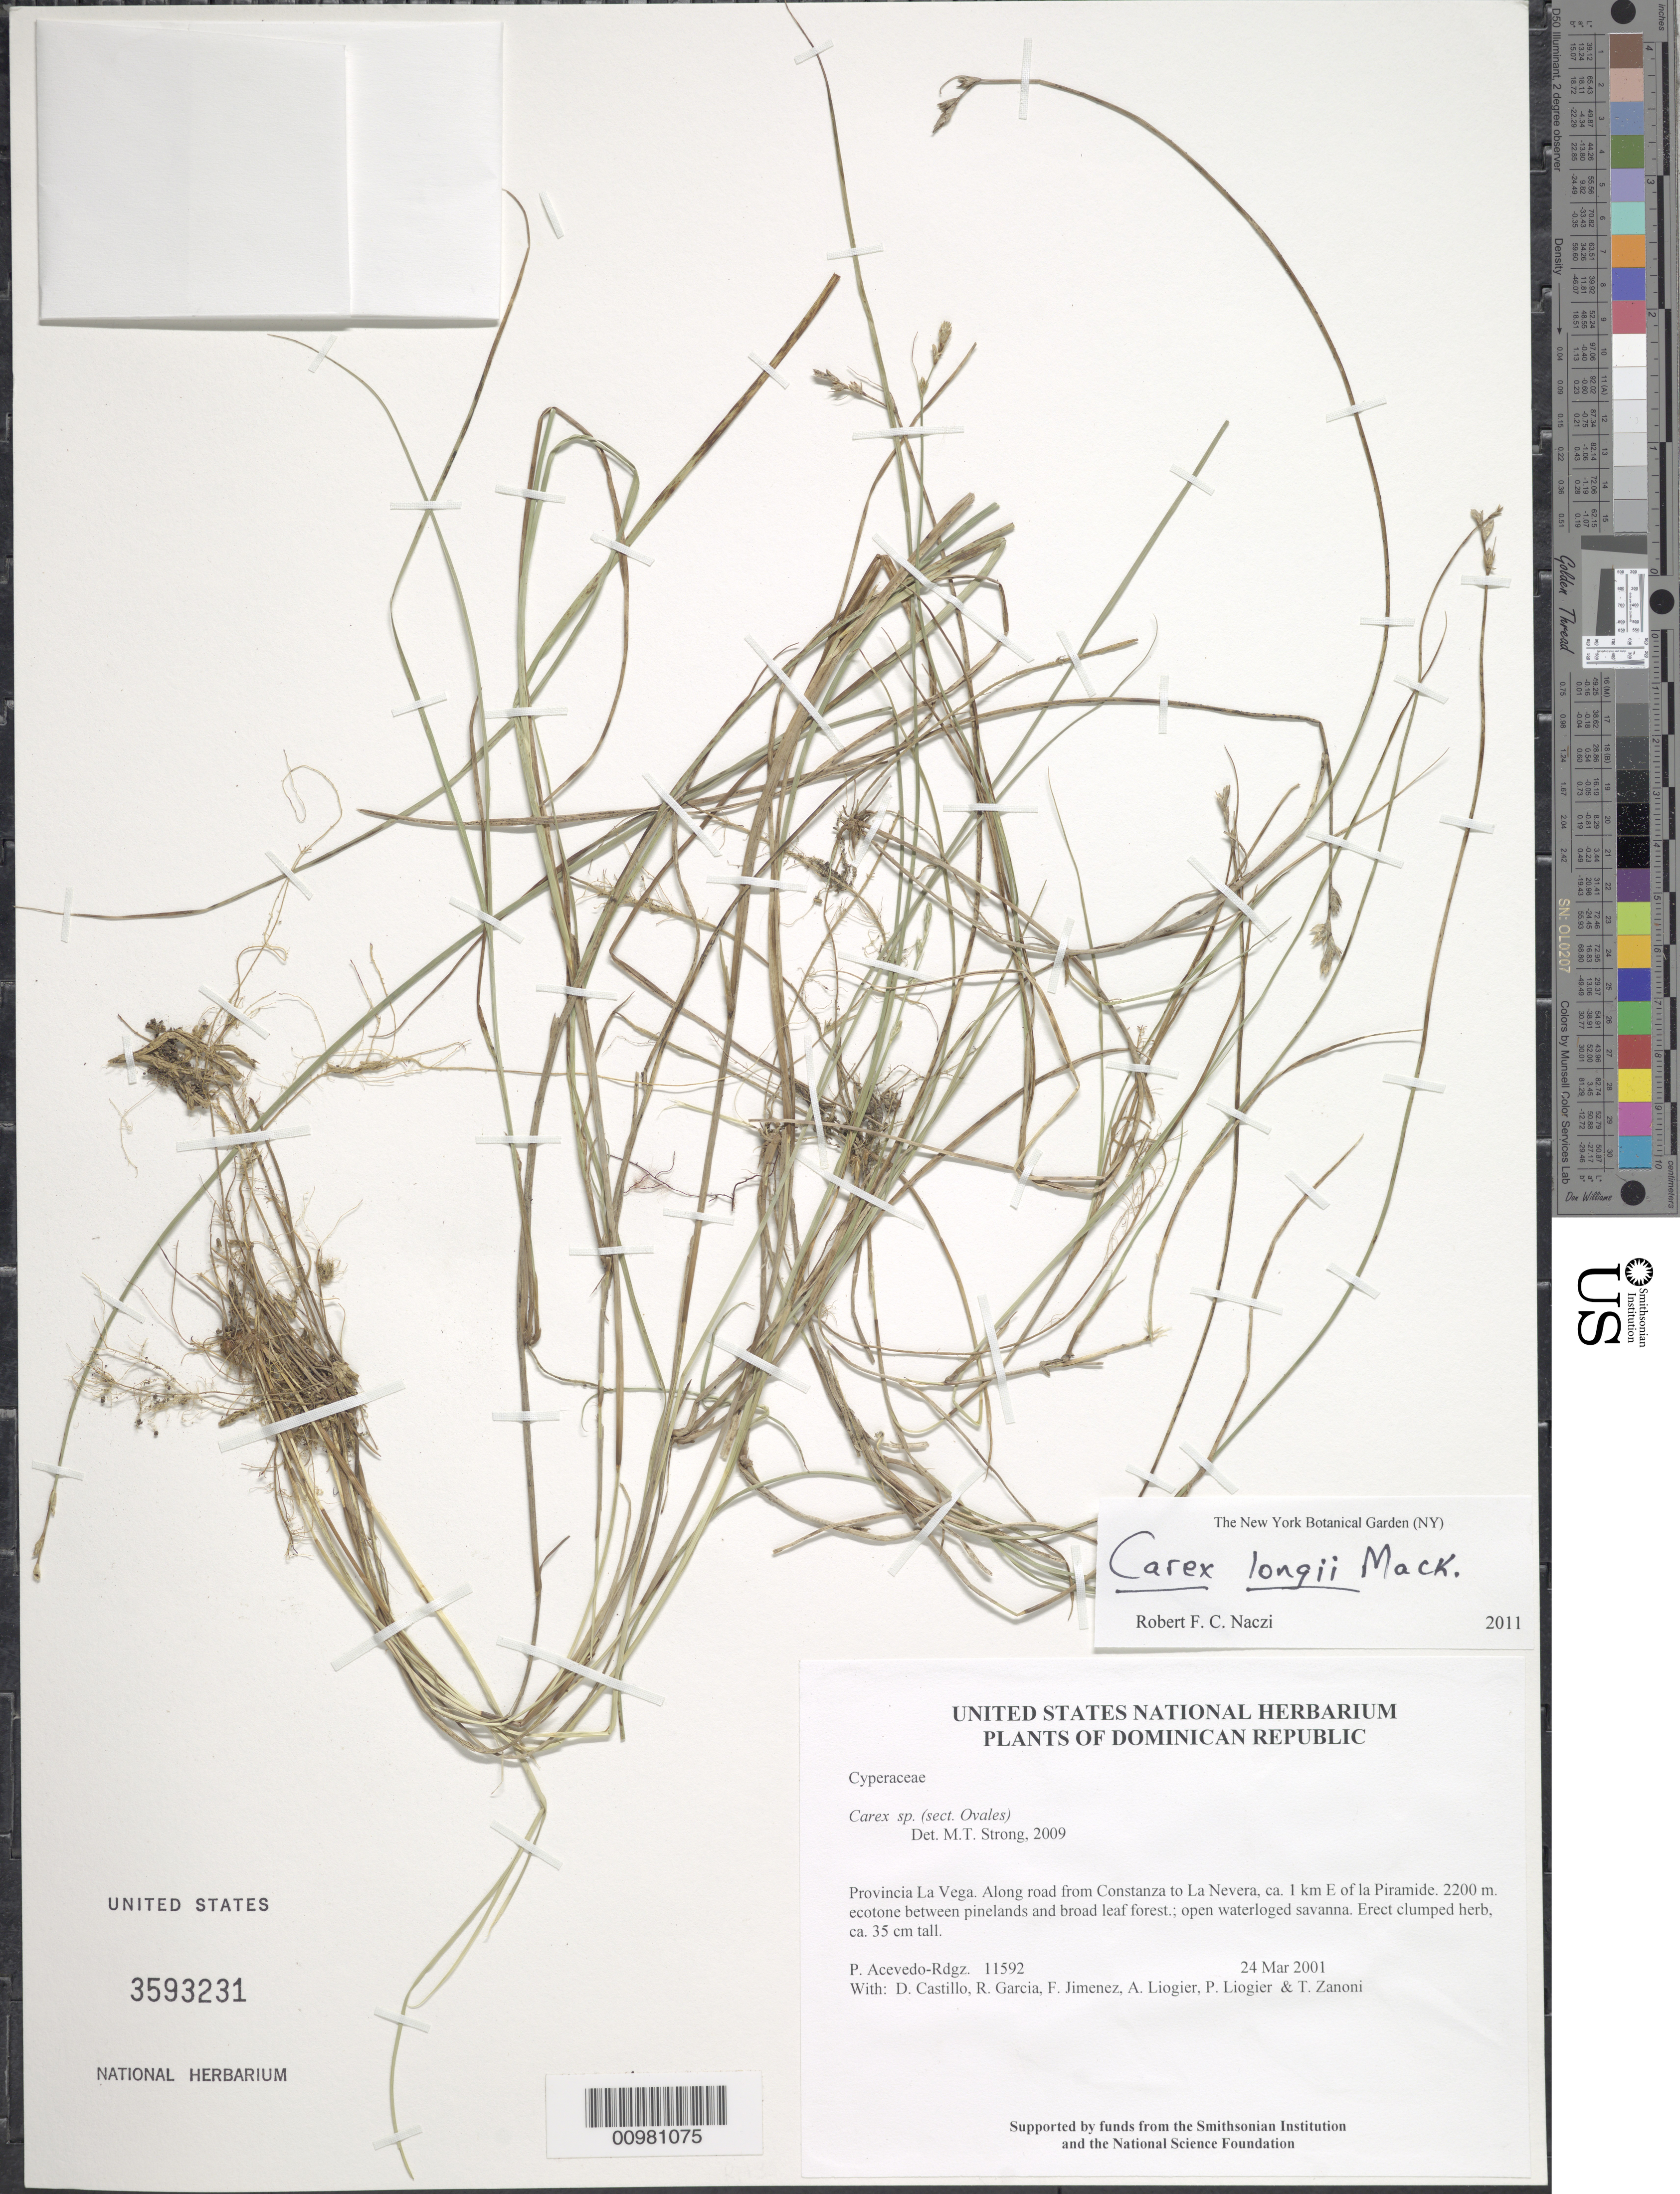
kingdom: Plantae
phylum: Tracheophyta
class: Liliopsida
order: Poales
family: Cyperaceae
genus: Carex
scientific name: Carex longii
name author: Mack.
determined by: Naczi, R. F. C.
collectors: P. Acevedo-Rodr., D. Castillo, R. G. García, F. Jimenez, A. H. Liogier, M. P. Liogier & T. A. Zanoni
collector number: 11592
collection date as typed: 24 Mar 2001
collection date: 2001-03-24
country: Dominican Republic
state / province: La Vega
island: Hispaniola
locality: Along road from Constanza to La Nevera, ca. 1 km E of la Piramide.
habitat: ecotone between pinelands and broad leaf forest.; open waterloged savanna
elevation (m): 2200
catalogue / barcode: US 3593231